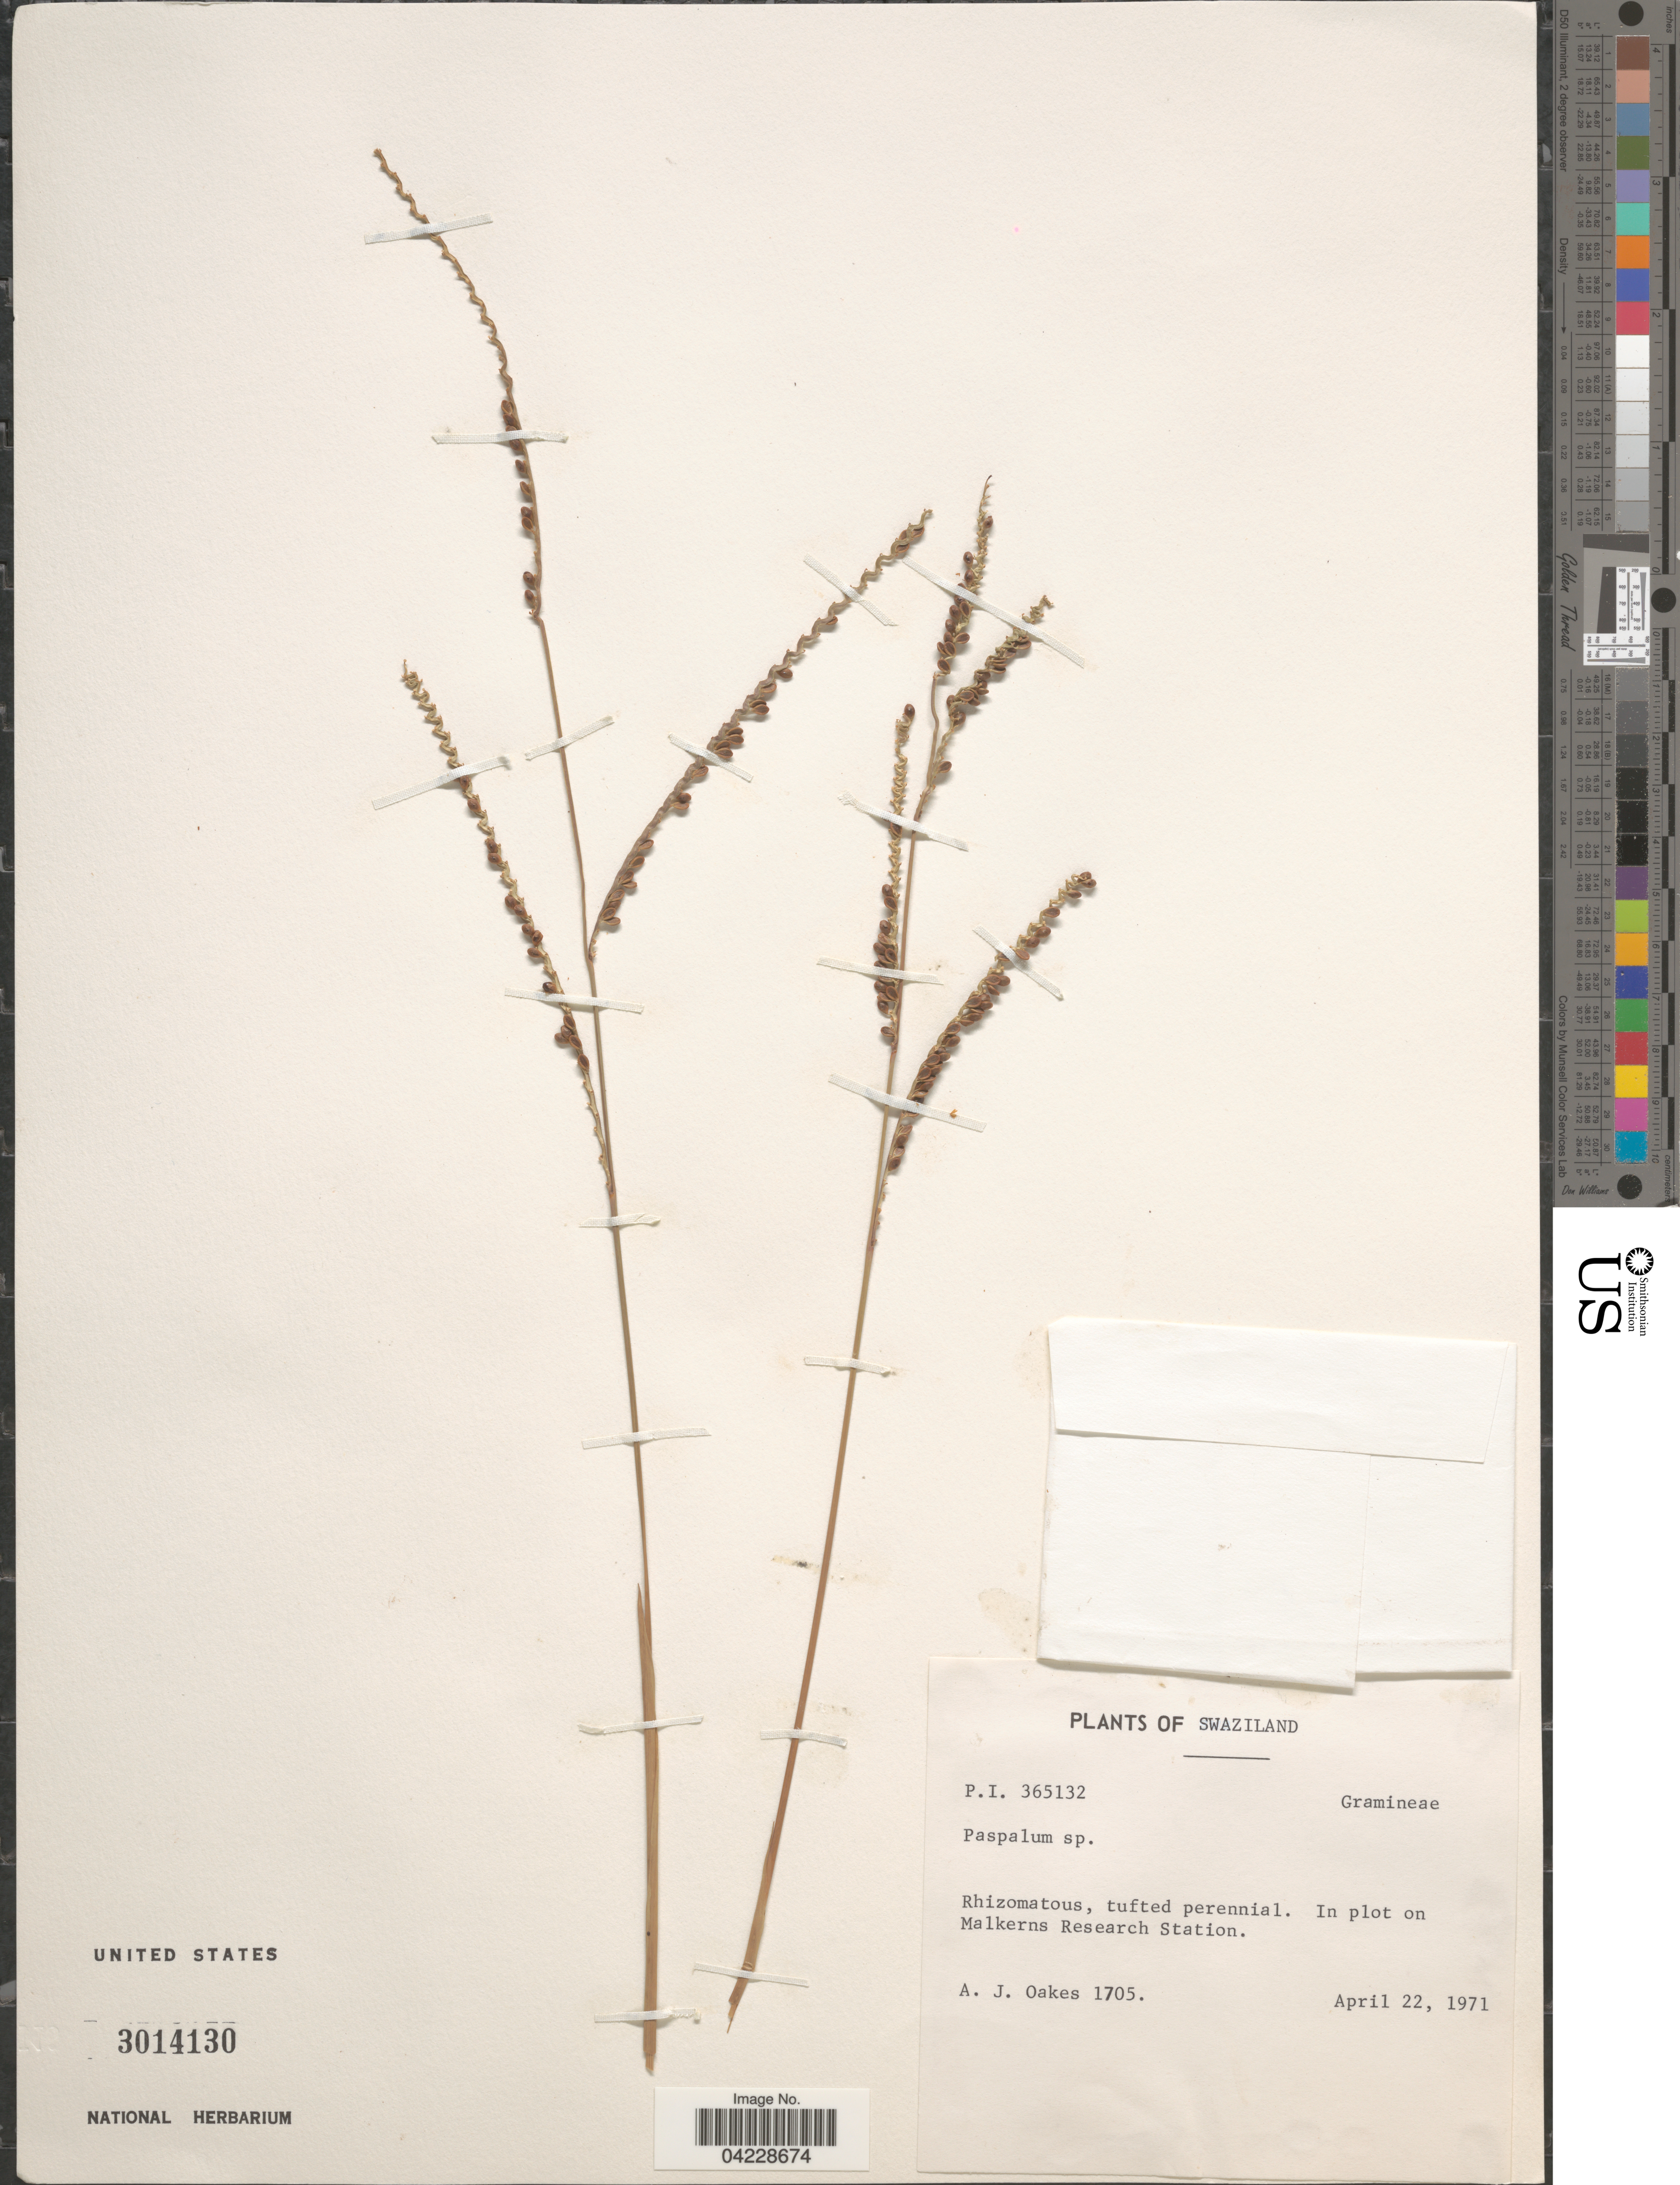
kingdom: Plantae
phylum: Tracheophyta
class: Liliopsida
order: Poales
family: Poaceae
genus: Paspalum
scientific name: Paspalum sp.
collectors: A. Oakes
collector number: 1705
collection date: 1971-04-22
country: Eswatini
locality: In plot on Malkerns Research Station.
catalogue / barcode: US 3014130